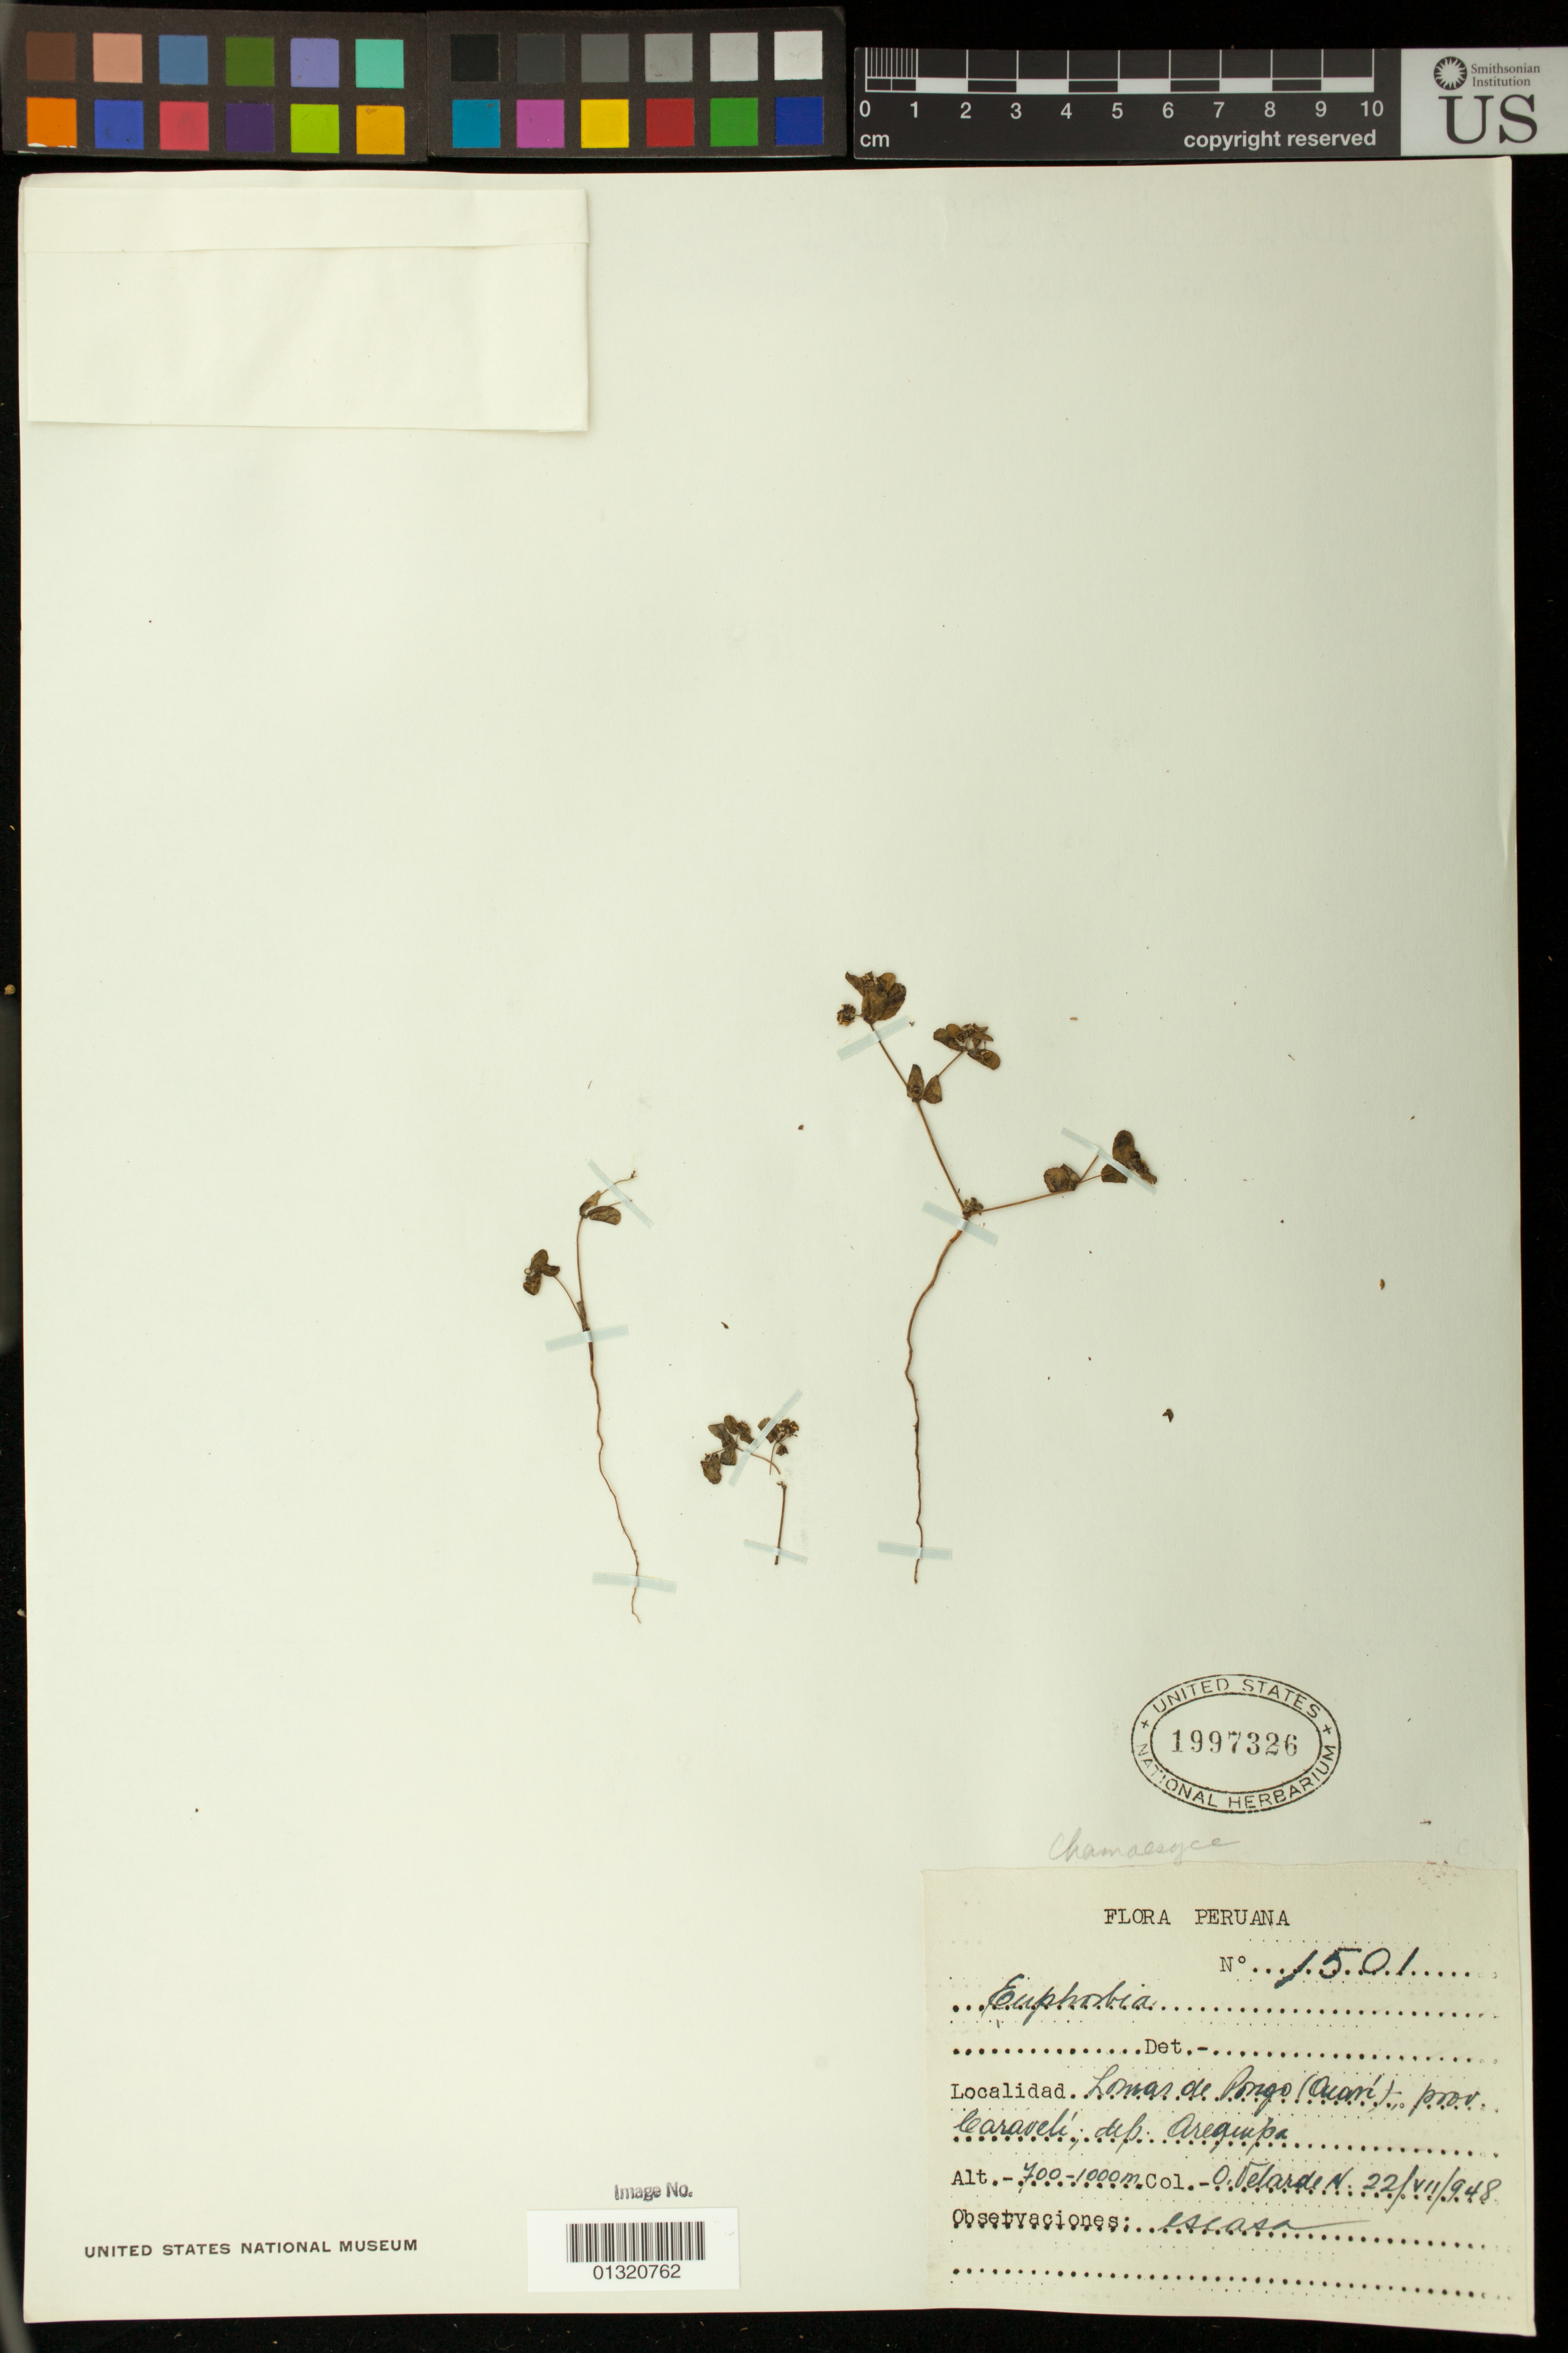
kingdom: Plantae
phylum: Tracheophyta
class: Magnoliopsida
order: Malpighiales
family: Euphorbiaceae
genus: Euphorbia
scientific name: Euphorbia sp.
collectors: O. Velarde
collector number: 1501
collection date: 1948-07-22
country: Peru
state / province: Arequipa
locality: Lomas de Pongo (Acari), prov. Caraveli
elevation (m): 700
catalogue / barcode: US 1997326